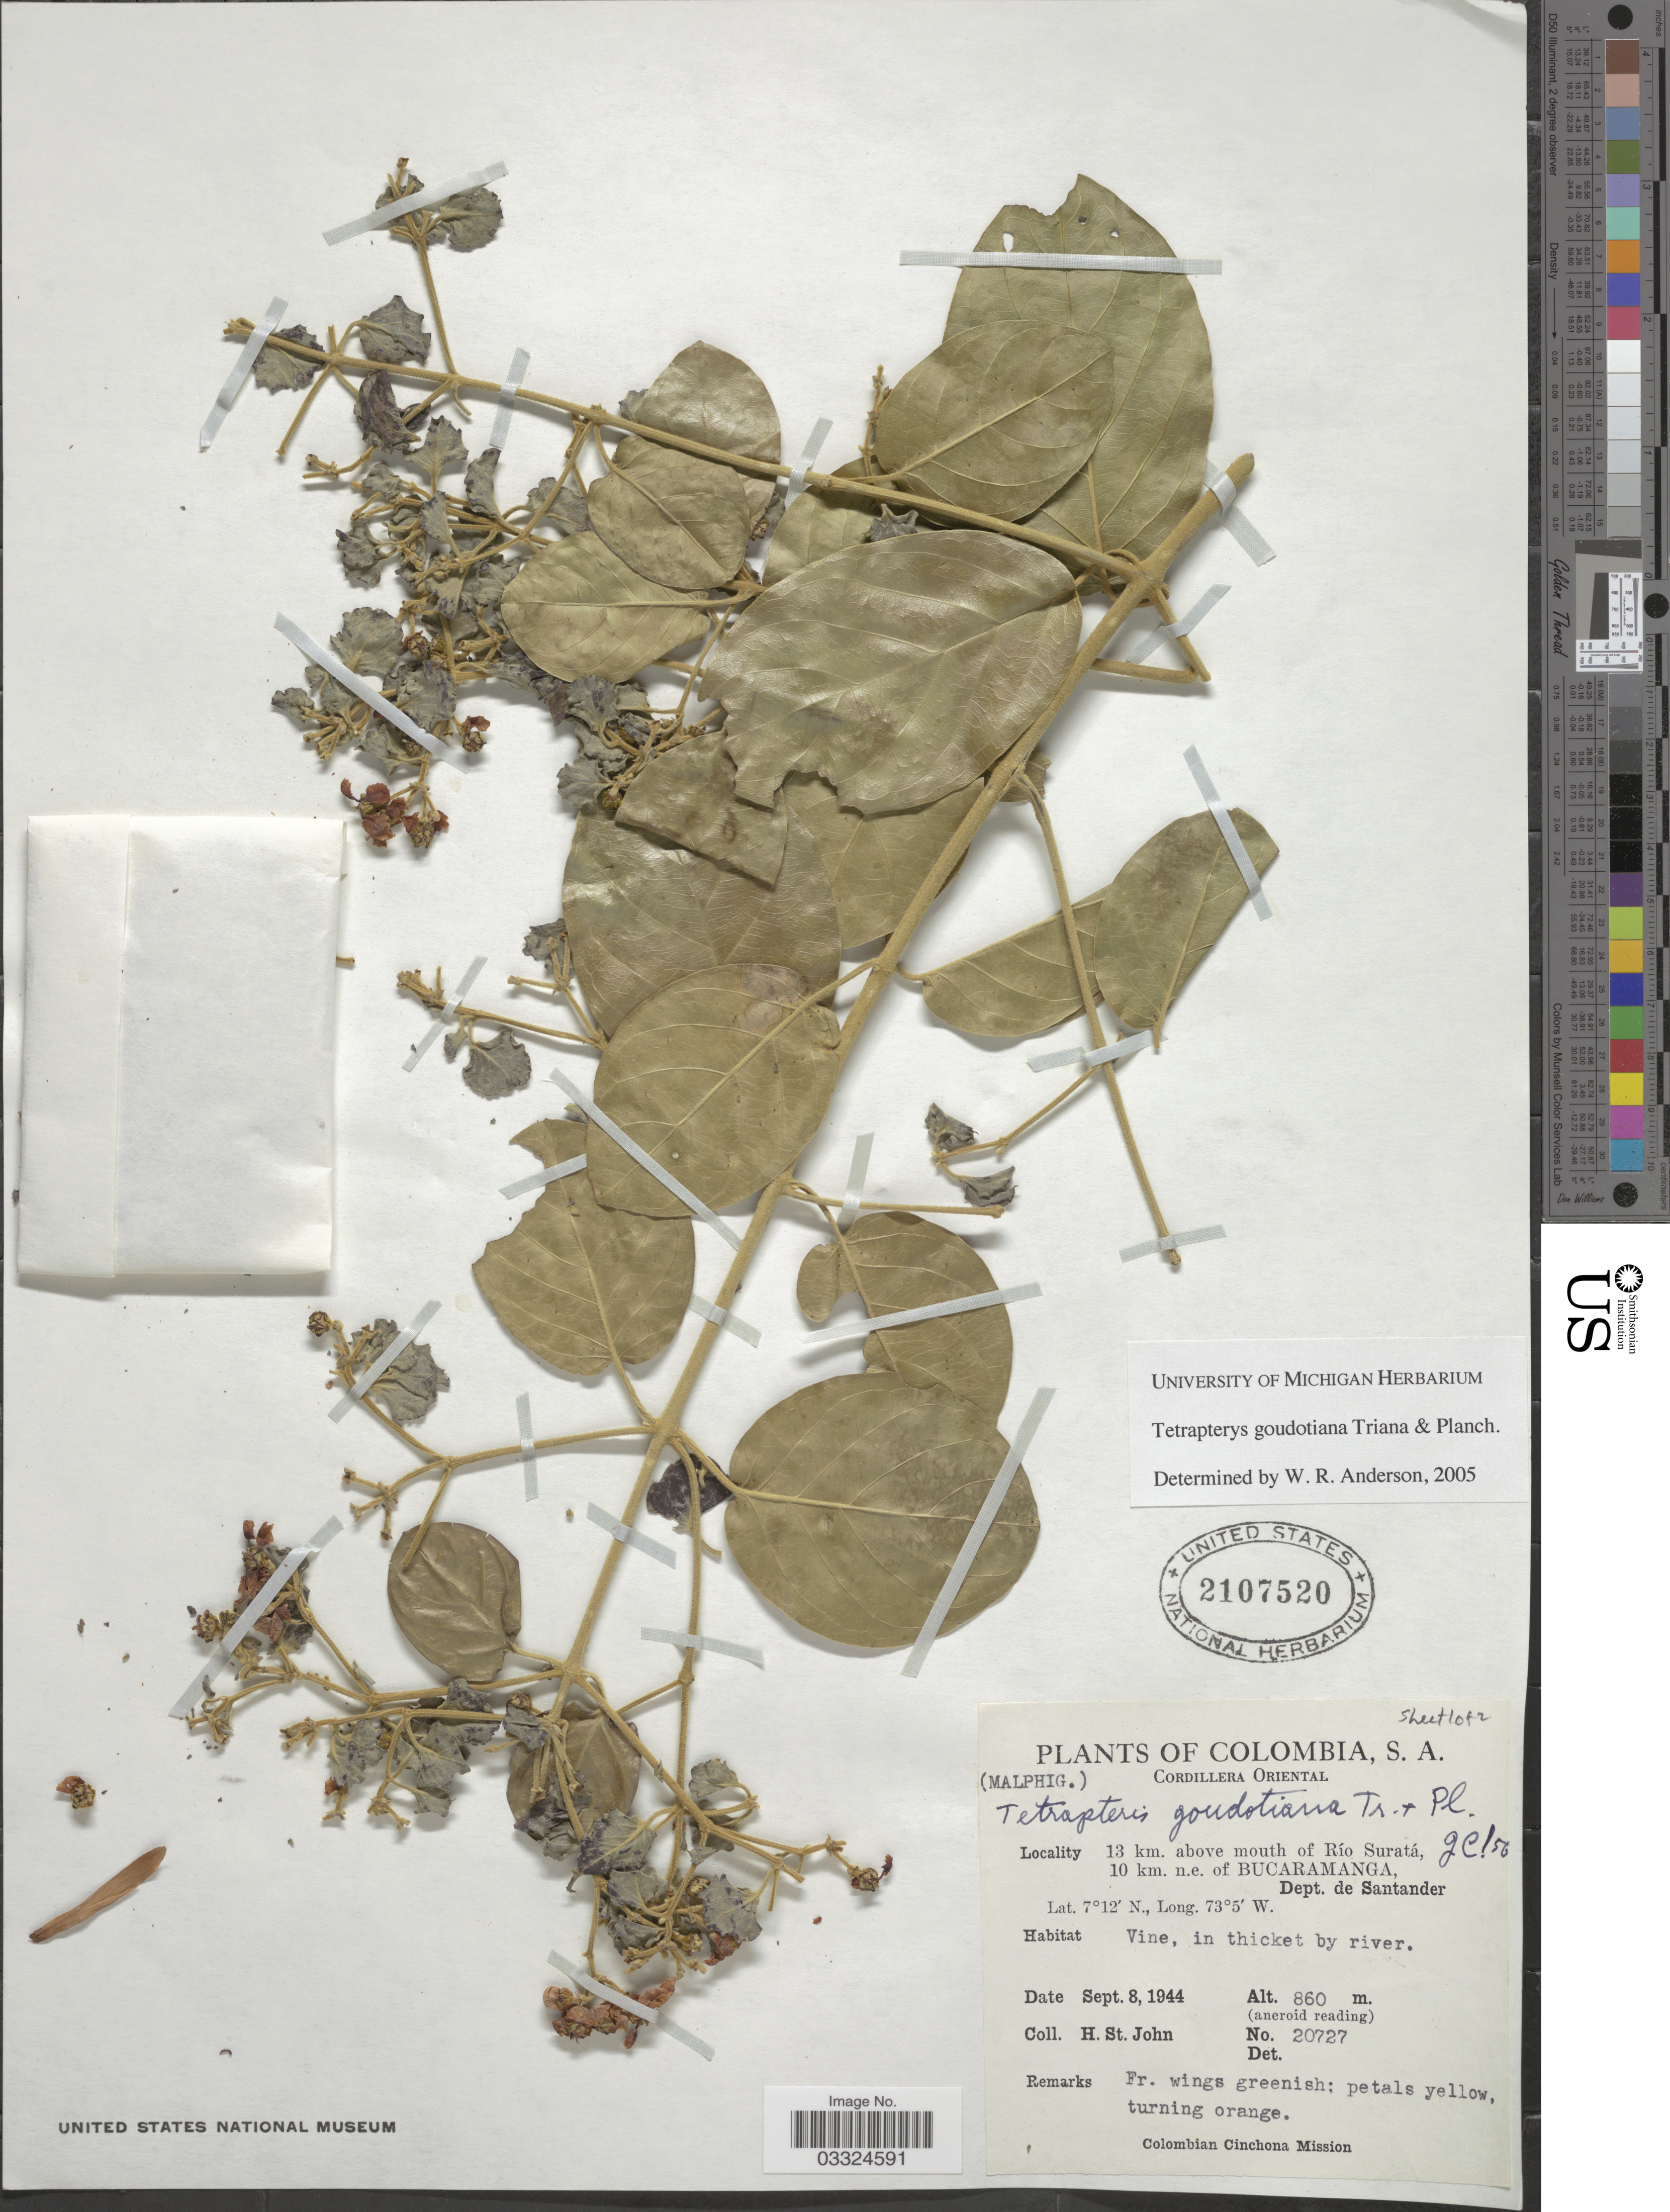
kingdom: Plantae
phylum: Tracheophyta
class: Magnoliopsida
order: Malpighiales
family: Malpighiaceae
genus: Tetrapterys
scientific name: Tetrapterys goudotiana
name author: Triana & Planch.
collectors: H. St. John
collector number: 20727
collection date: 1944-09-08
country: Colombia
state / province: Santander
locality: Cordillera Oriental. 13 km. above mouth of Río Suratá, 10 km. n.e. of Bucaramanga, Dept. de Santander.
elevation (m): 860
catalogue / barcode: US 2107520